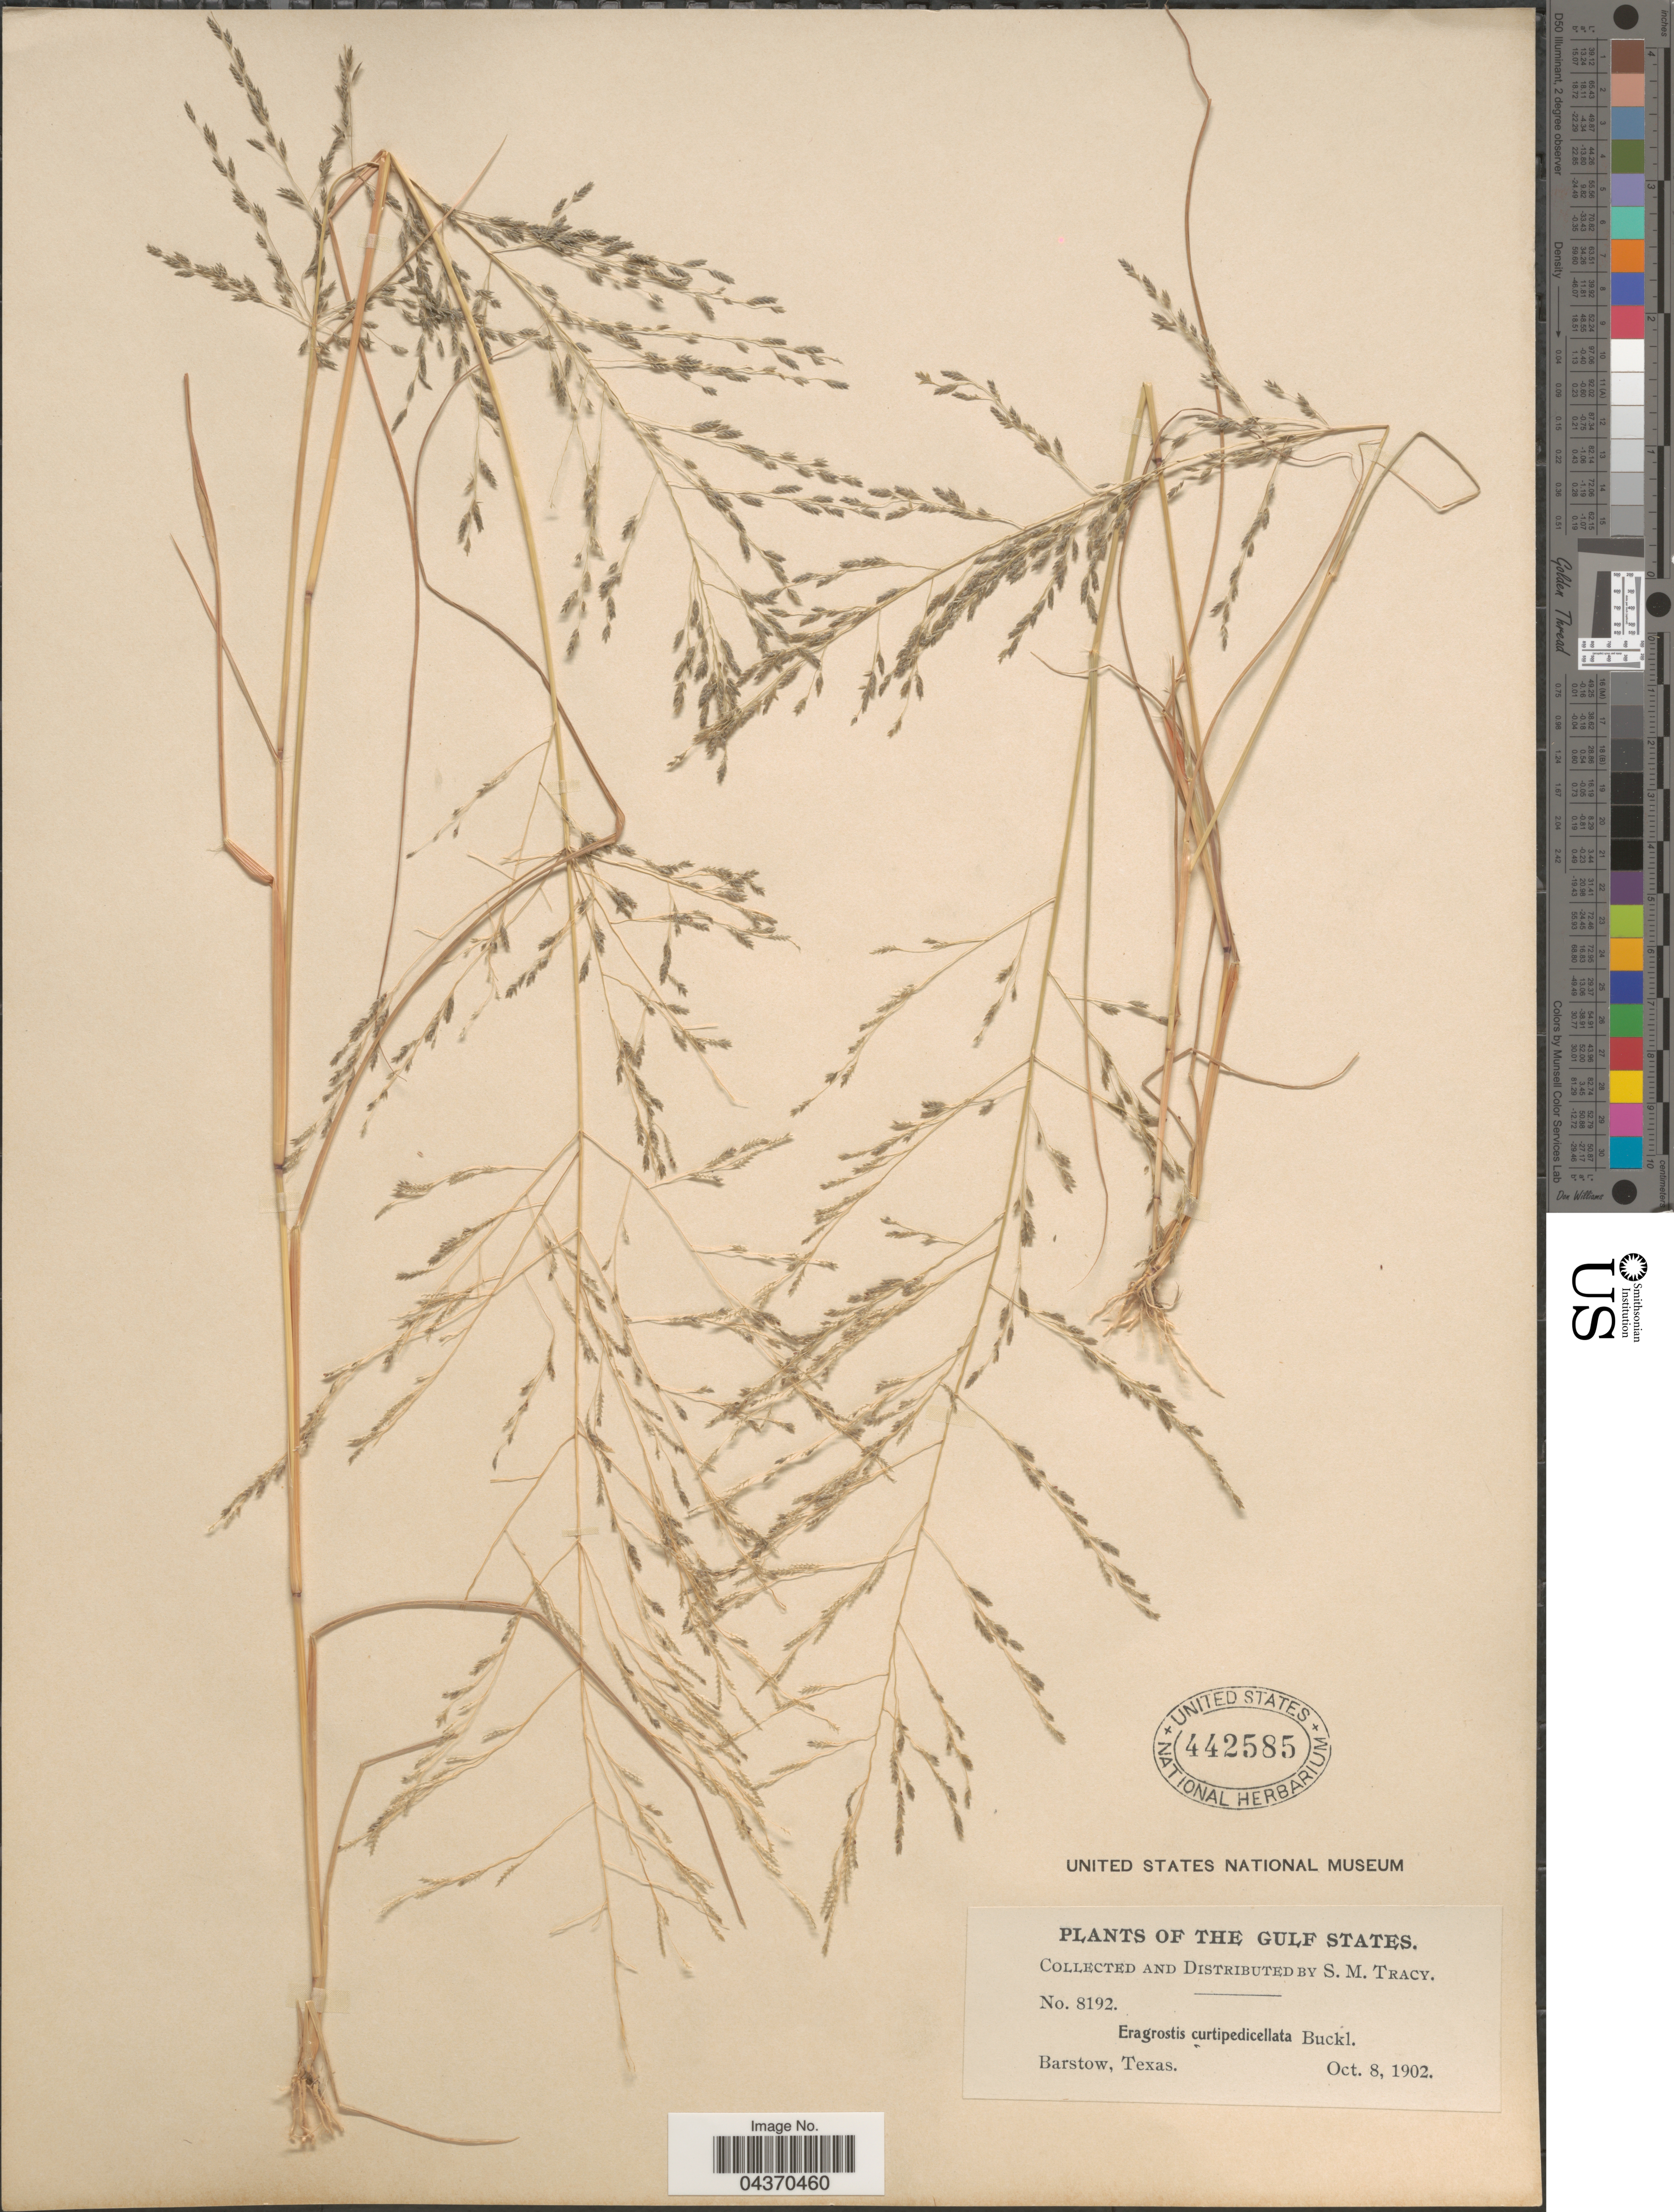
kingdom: Plantae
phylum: Tracheophyta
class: Liliopsida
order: Poales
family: Poaceae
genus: Eragrostis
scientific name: Eragrostis pectinacea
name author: (Michx.) Nees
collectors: S. M. Tracy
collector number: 8192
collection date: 1902-10-08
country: United States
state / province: Texas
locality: Gulf States. Barstow.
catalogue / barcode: US 442585